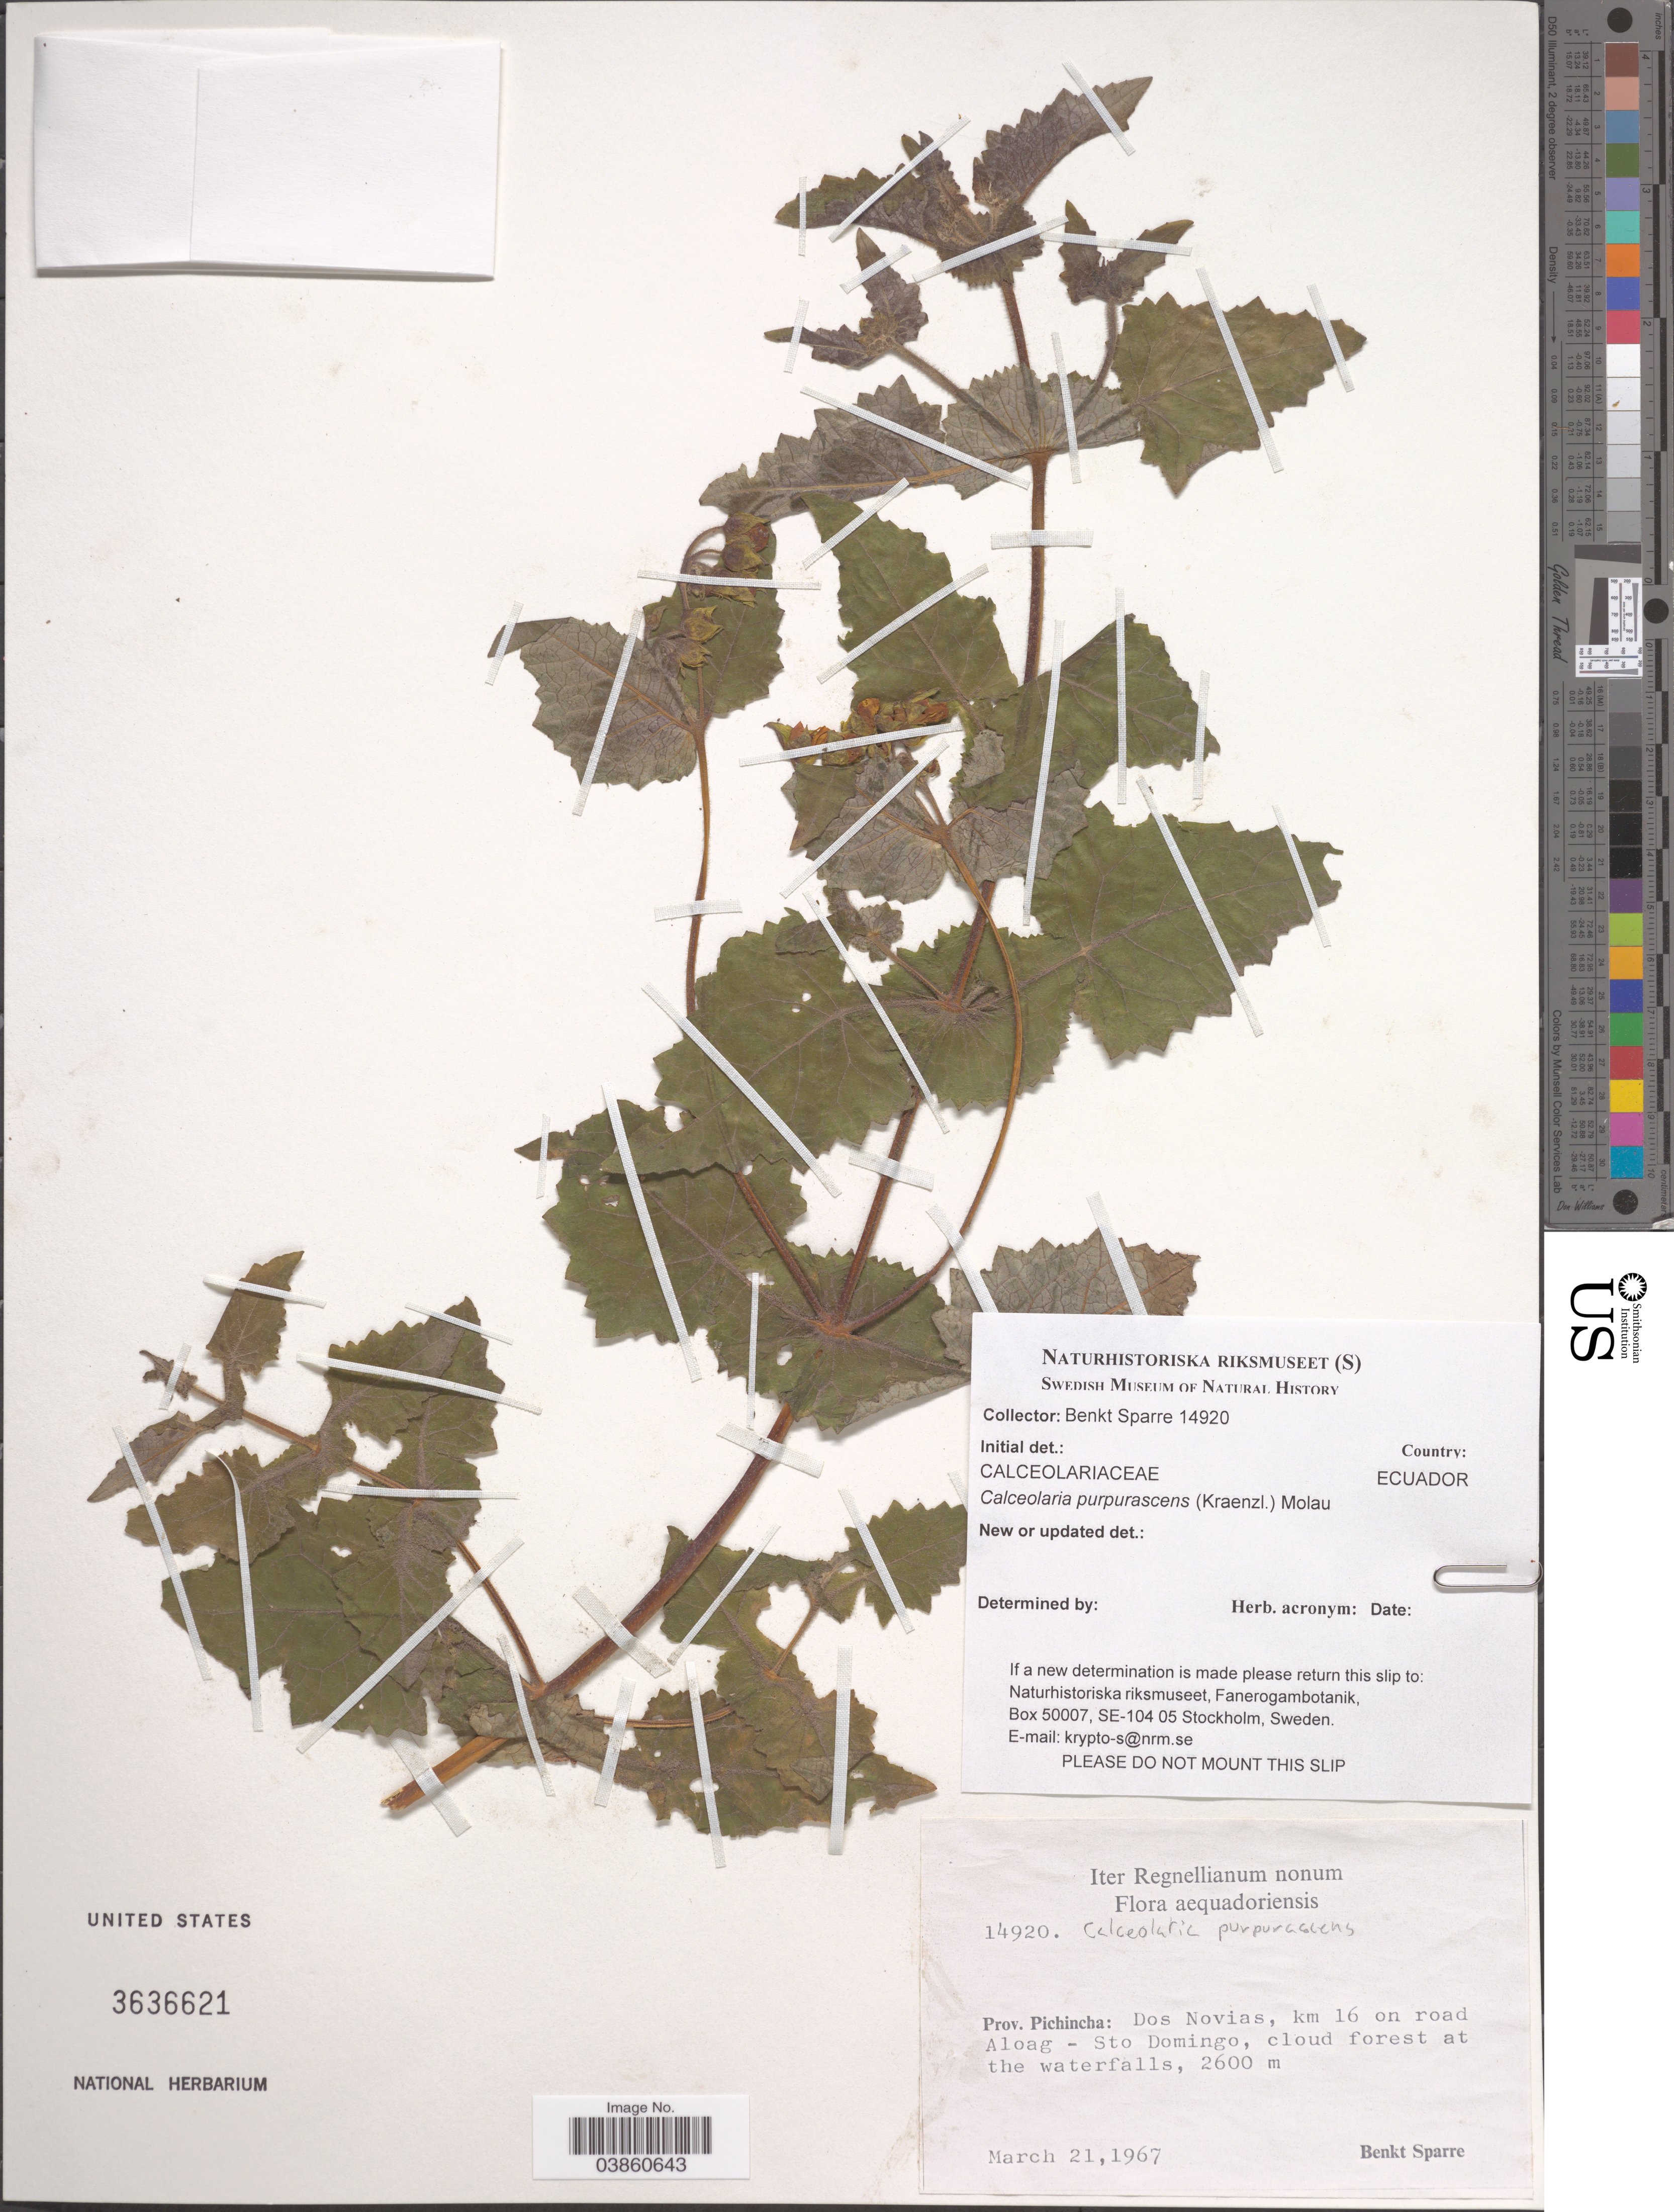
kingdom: Plantae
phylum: Tracheophyta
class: Magnoliopsida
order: Lamiales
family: Calceolariaceae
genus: Calceolaria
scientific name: Calceolaria purpurascens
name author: (Kraenzl.) Molau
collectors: B. Sparre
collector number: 14920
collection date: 1967-03-21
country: Ecuador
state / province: Pichincha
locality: Dos Novias, km 16 on road. Aloag - Sto Domingo, cloud forest at the waterfalls.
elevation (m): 2600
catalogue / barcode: US 3636621